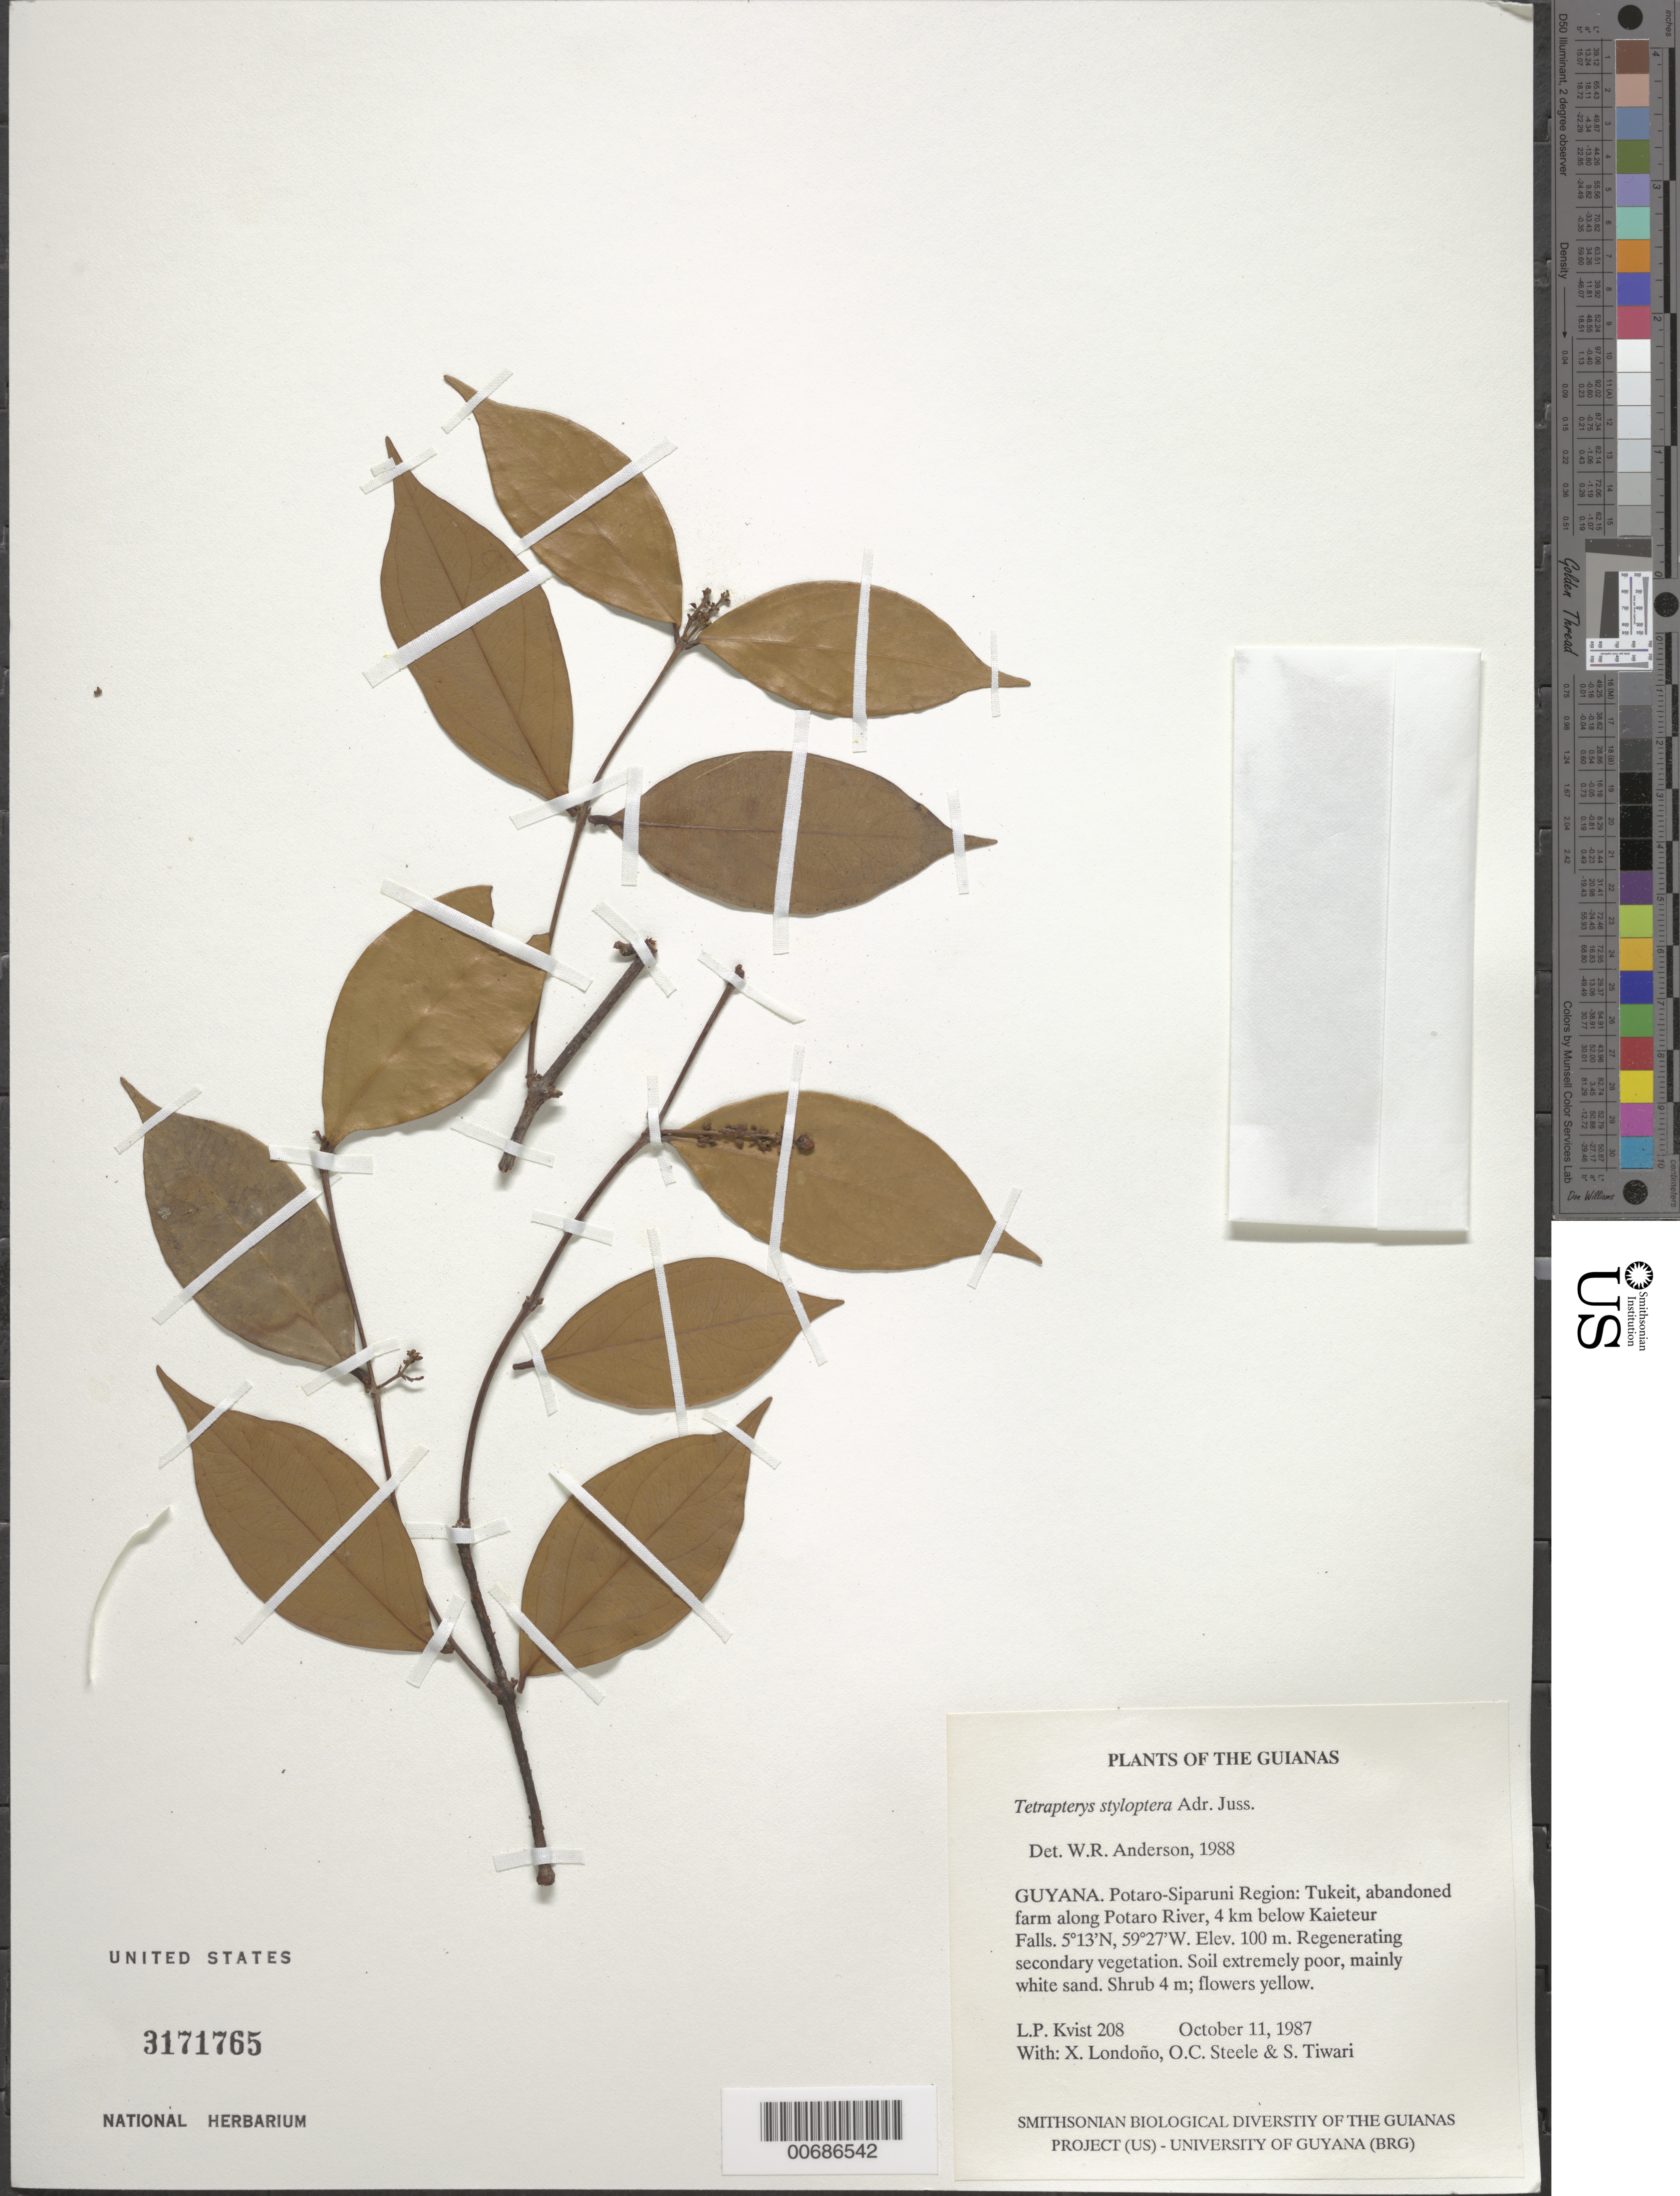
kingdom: Plantae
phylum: Tracheophyta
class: Magnoliopsida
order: Malpighiales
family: Malpighiaceae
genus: Glicophyllum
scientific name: Glicophyllum stylopterum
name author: (A. Juss.) R.F. Almeida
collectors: L. P. Kvist, X. Londoño, O. C. Steele & S. Tiwari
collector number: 208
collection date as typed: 11 October 1987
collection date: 1987-10-11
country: Guyana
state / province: Potaro-Siparuni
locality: Tukeit, abandoned farm along Potaro River, 4 km below Kaieteur Falls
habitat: Regenerating secondary vegetation. Soil extremely poor, mainly white sand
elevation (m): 100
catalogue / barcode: US 3171765